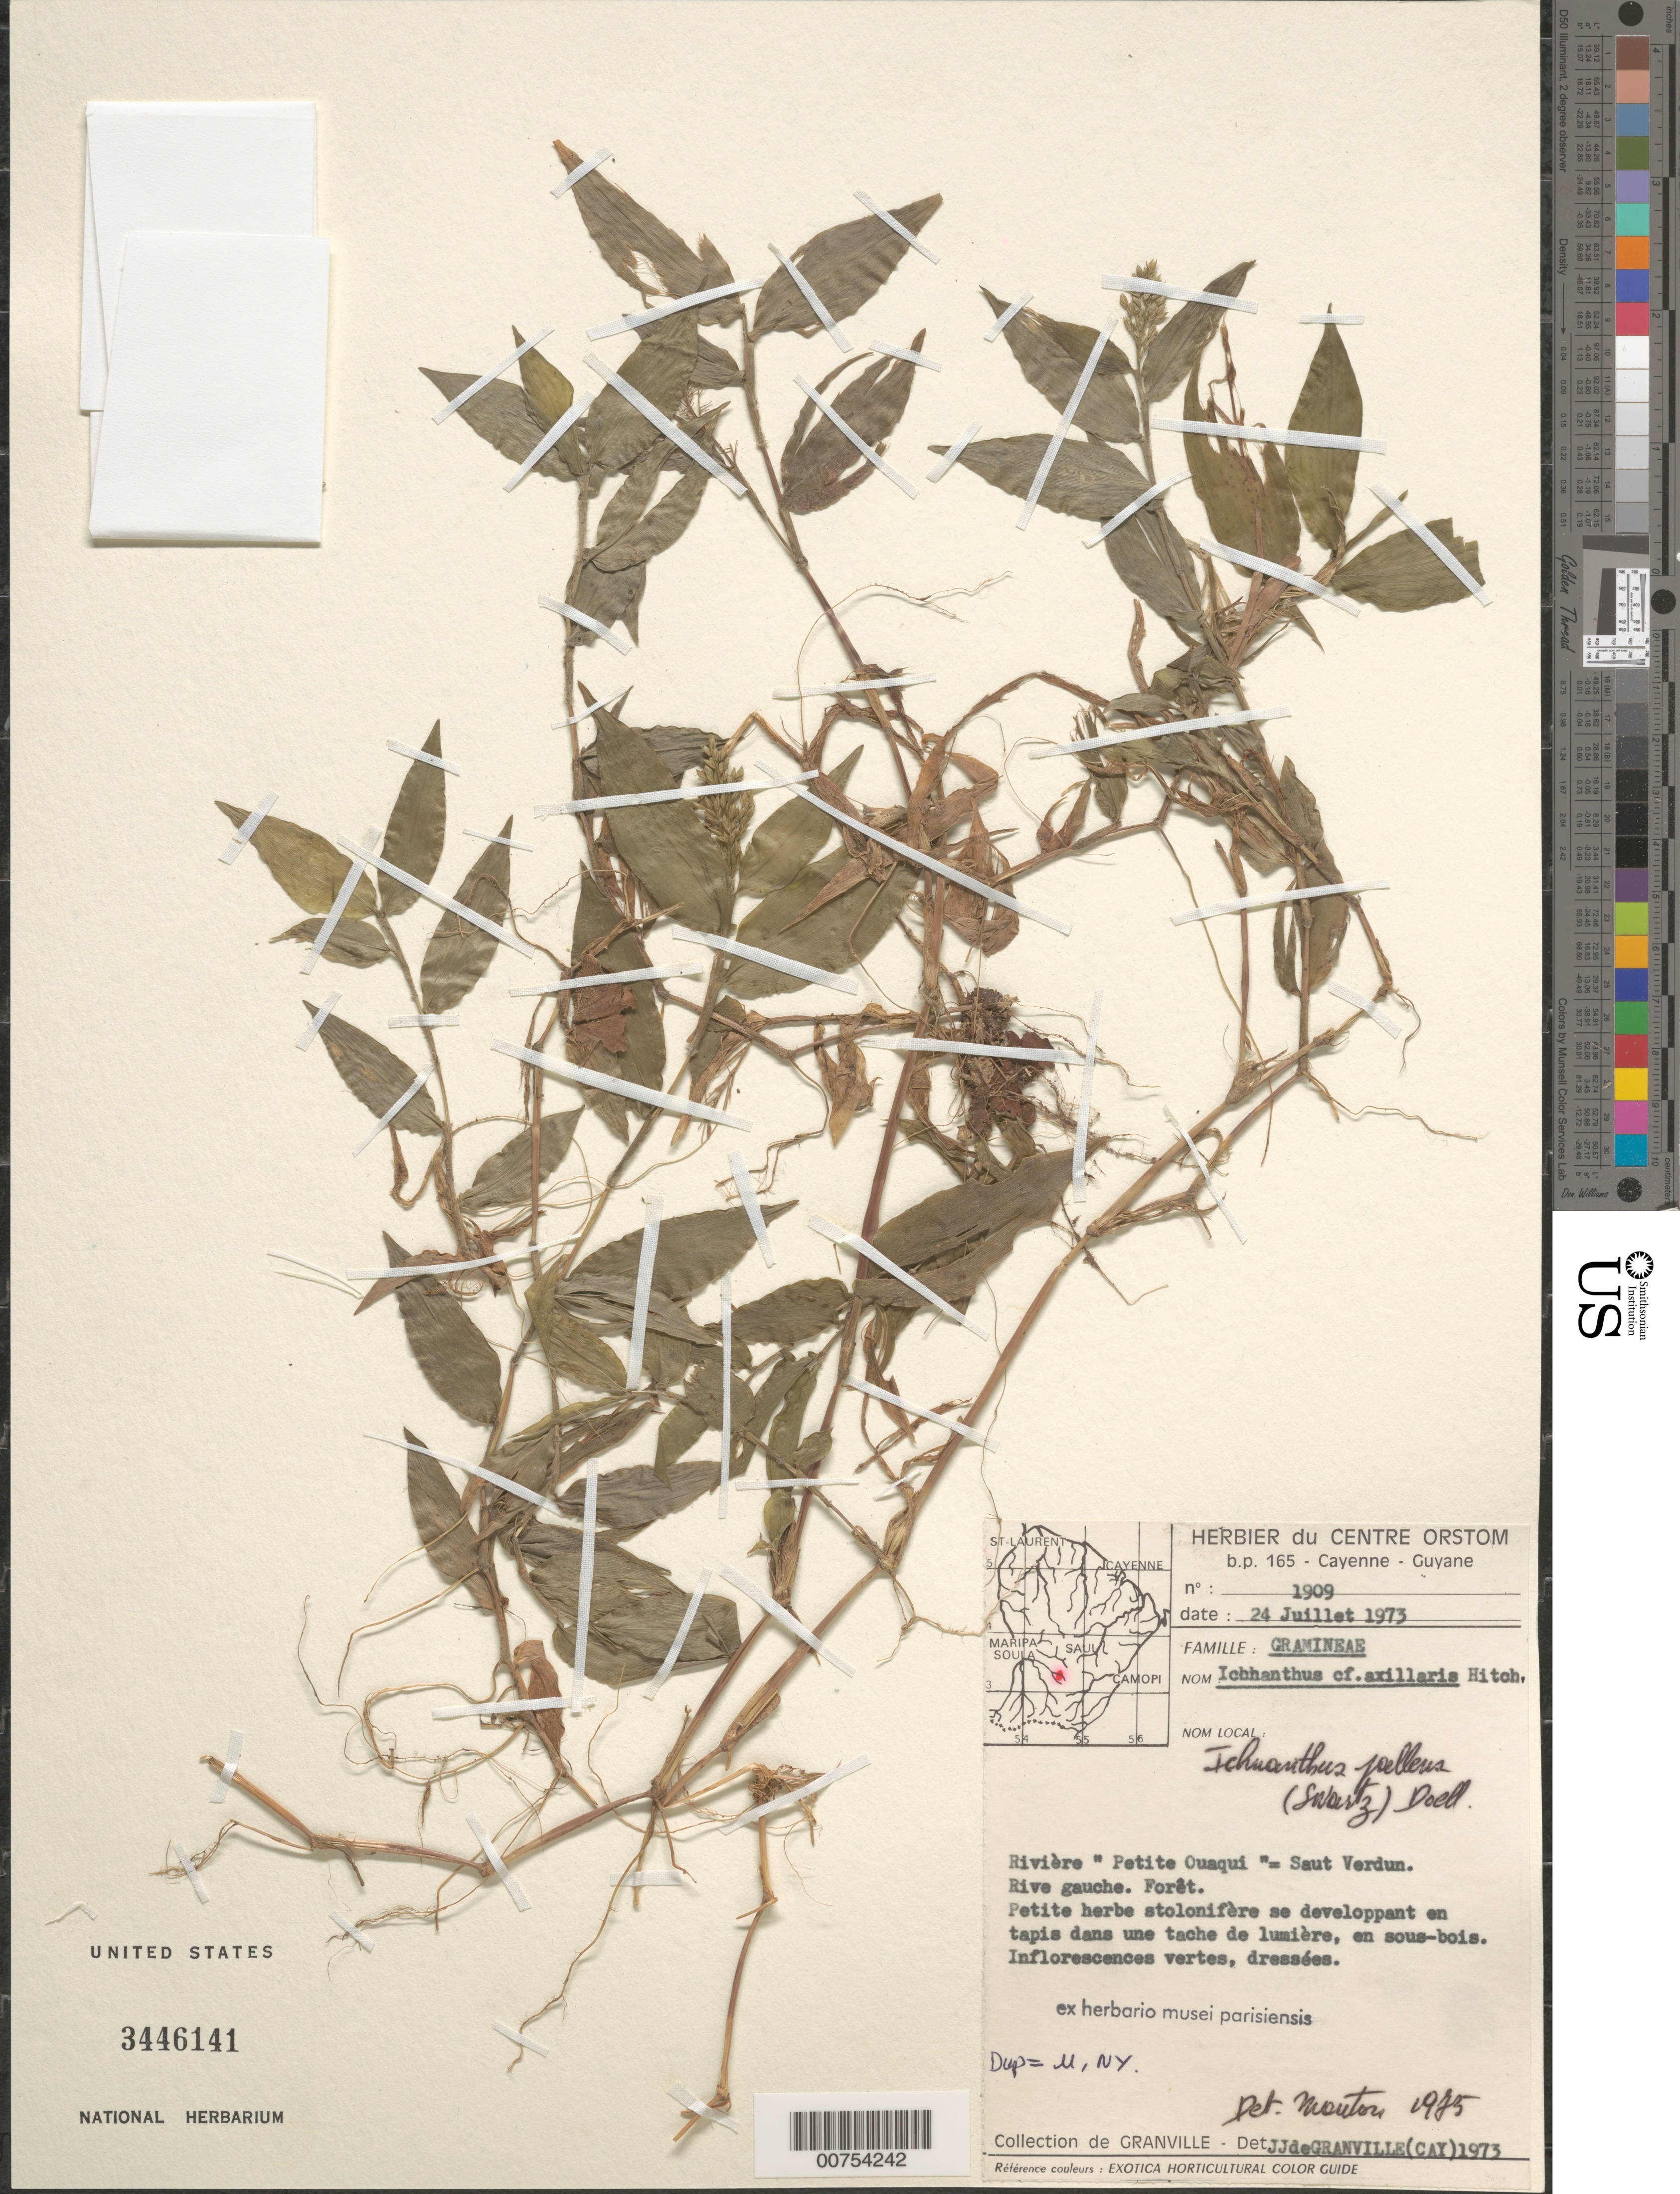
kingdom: Plantae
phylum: Tracheophyta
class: Liliopsida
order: Poales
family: Poaceae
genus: Ichnanthus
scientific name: Ichnanthus pallens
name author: (Sw.) Munro ex Benth.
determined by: Mouton, J. A.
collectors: J.-J. de Granville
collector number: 1909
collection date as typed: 24-Jul-73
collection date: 1973-07-24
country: French Guiana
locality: Rivière "Petite Ouaqui", Saut Verdun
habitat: Forest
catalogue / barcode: US 3446141